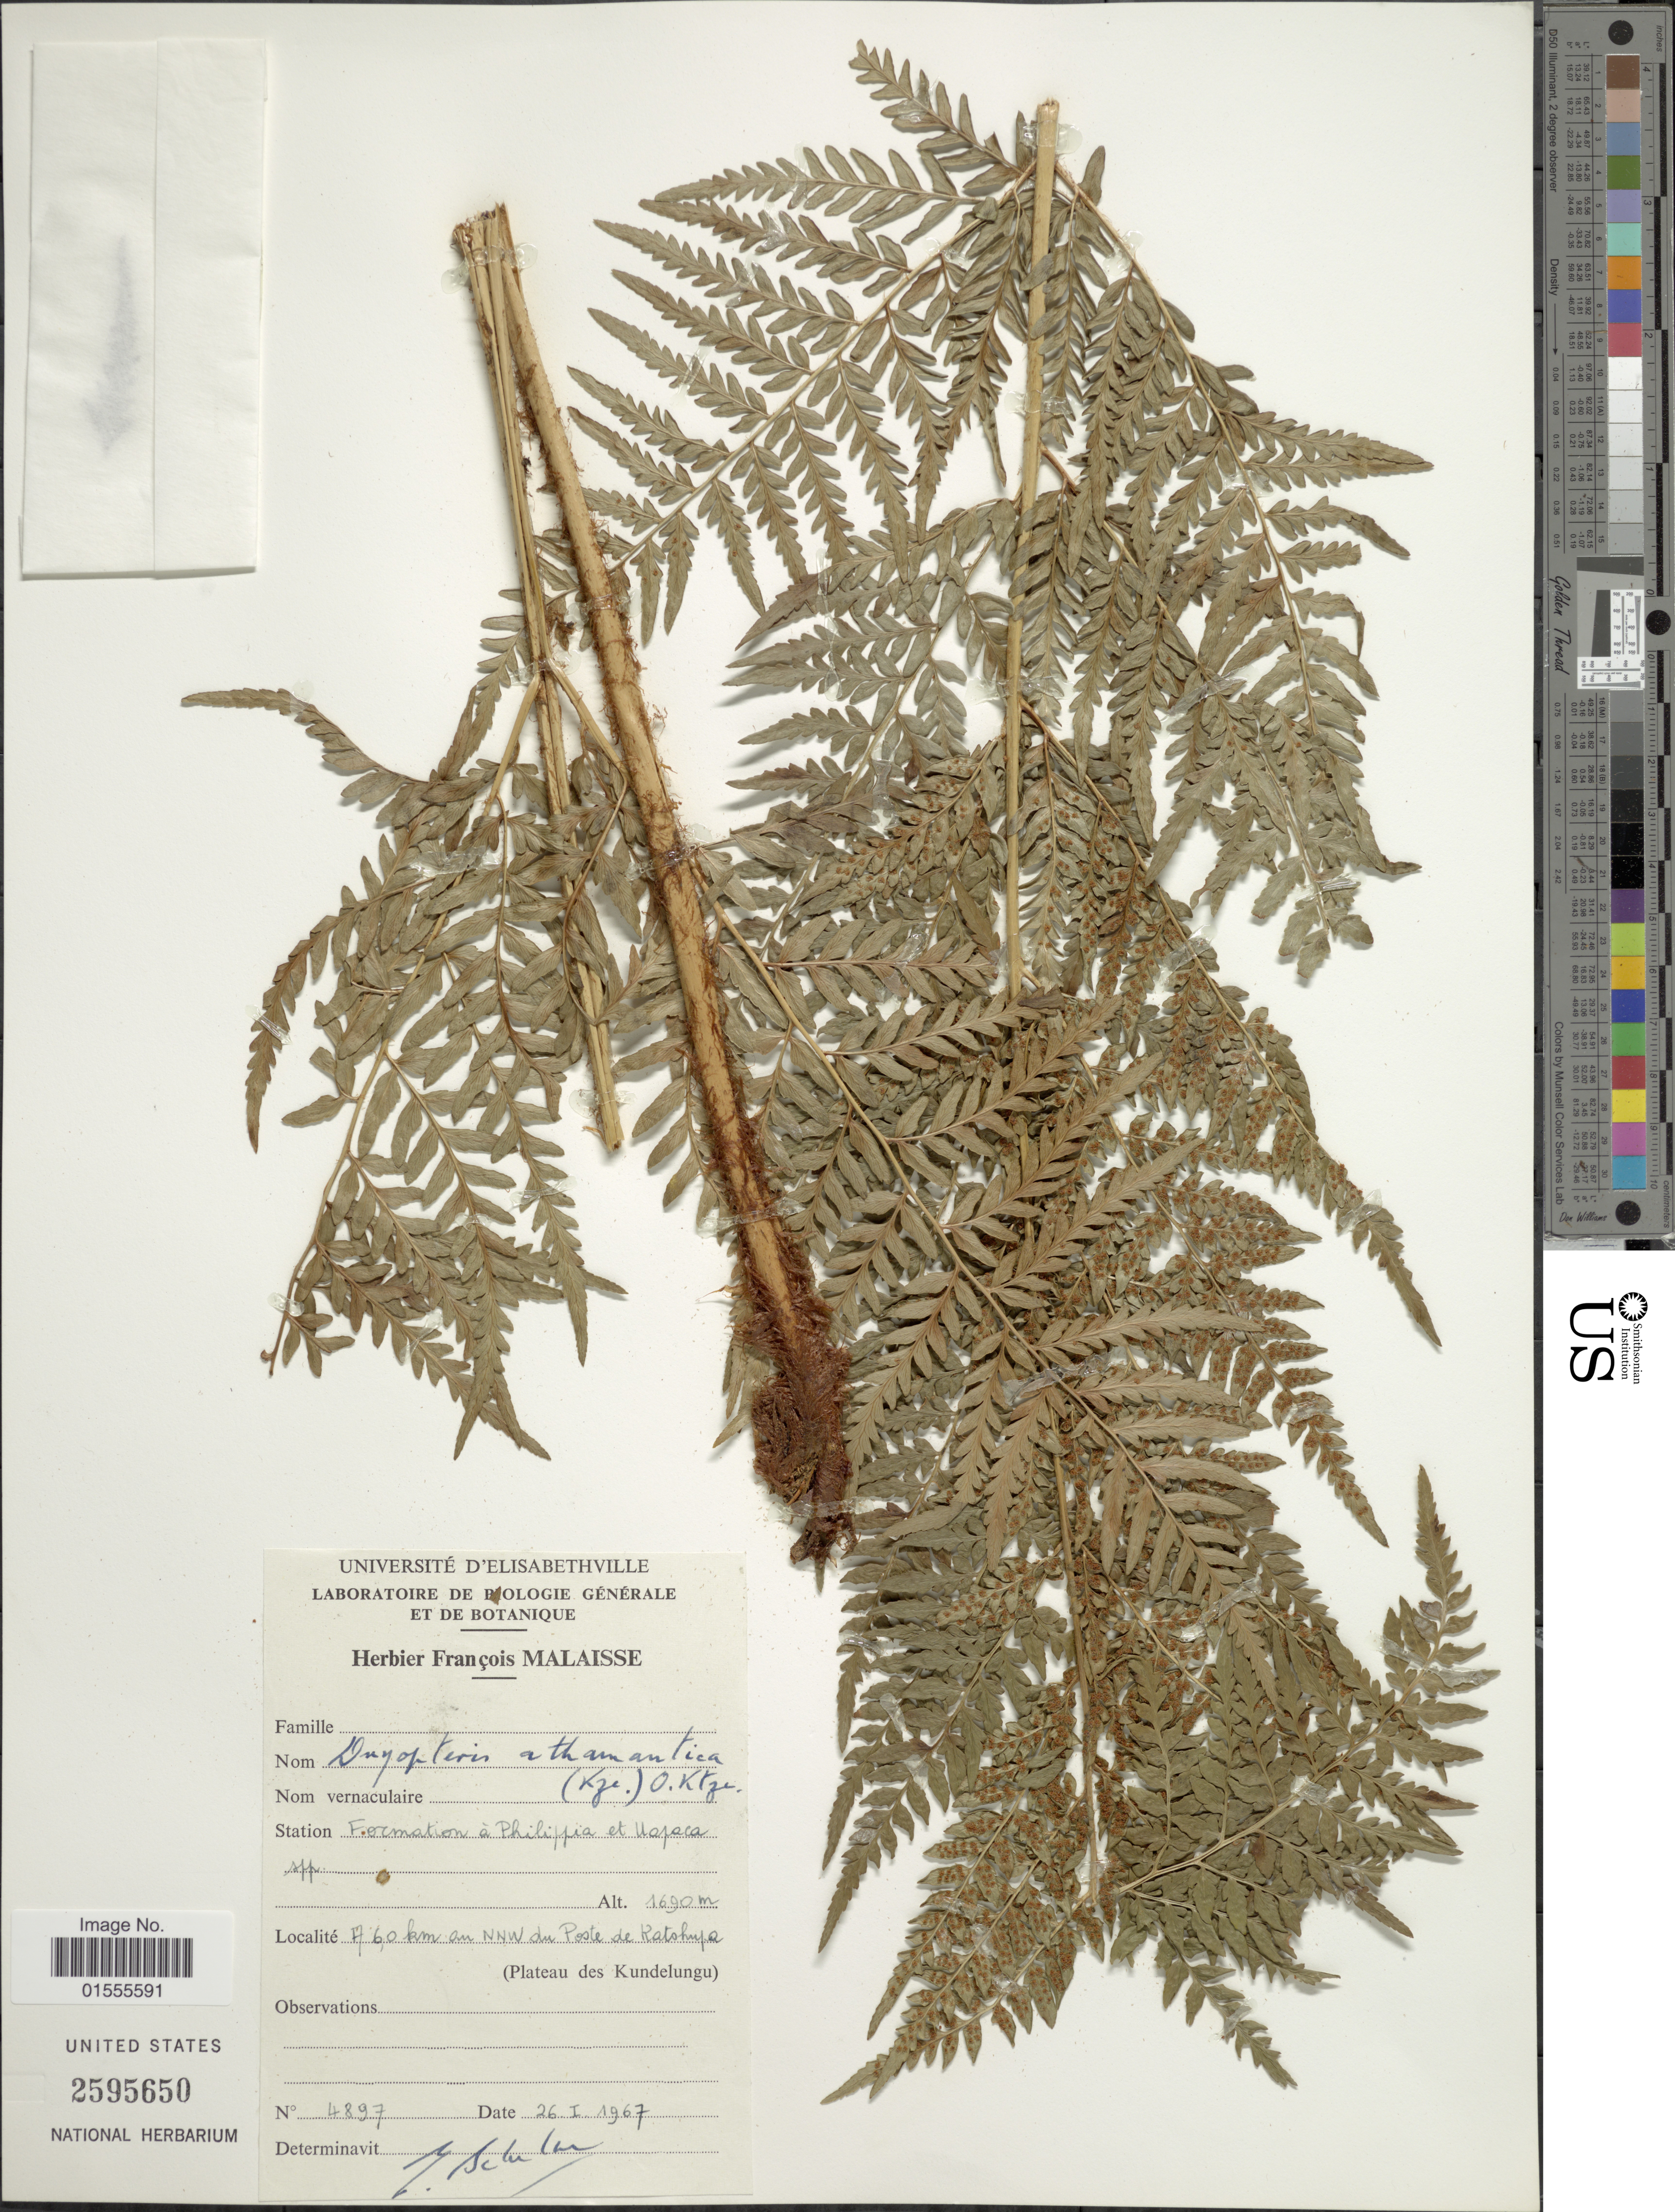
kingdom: Plantae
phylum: Tracheophyta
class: Polypodiopsida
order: Polypodiales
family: Dryopteridaceae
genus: Dryopteris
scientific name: Dryopteris athamantica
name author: (Kunze) Kunze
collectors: ex herb. François Malaisse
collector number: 4897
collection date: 1967-01-26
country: Congo, Democratic Republic of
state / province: Haut-Katanga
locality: Formation a Philippia et Uapaca, 7.60km am NNW du Poste de Katshupe, Kundelungu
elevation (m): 1690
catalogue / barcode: US 2595650